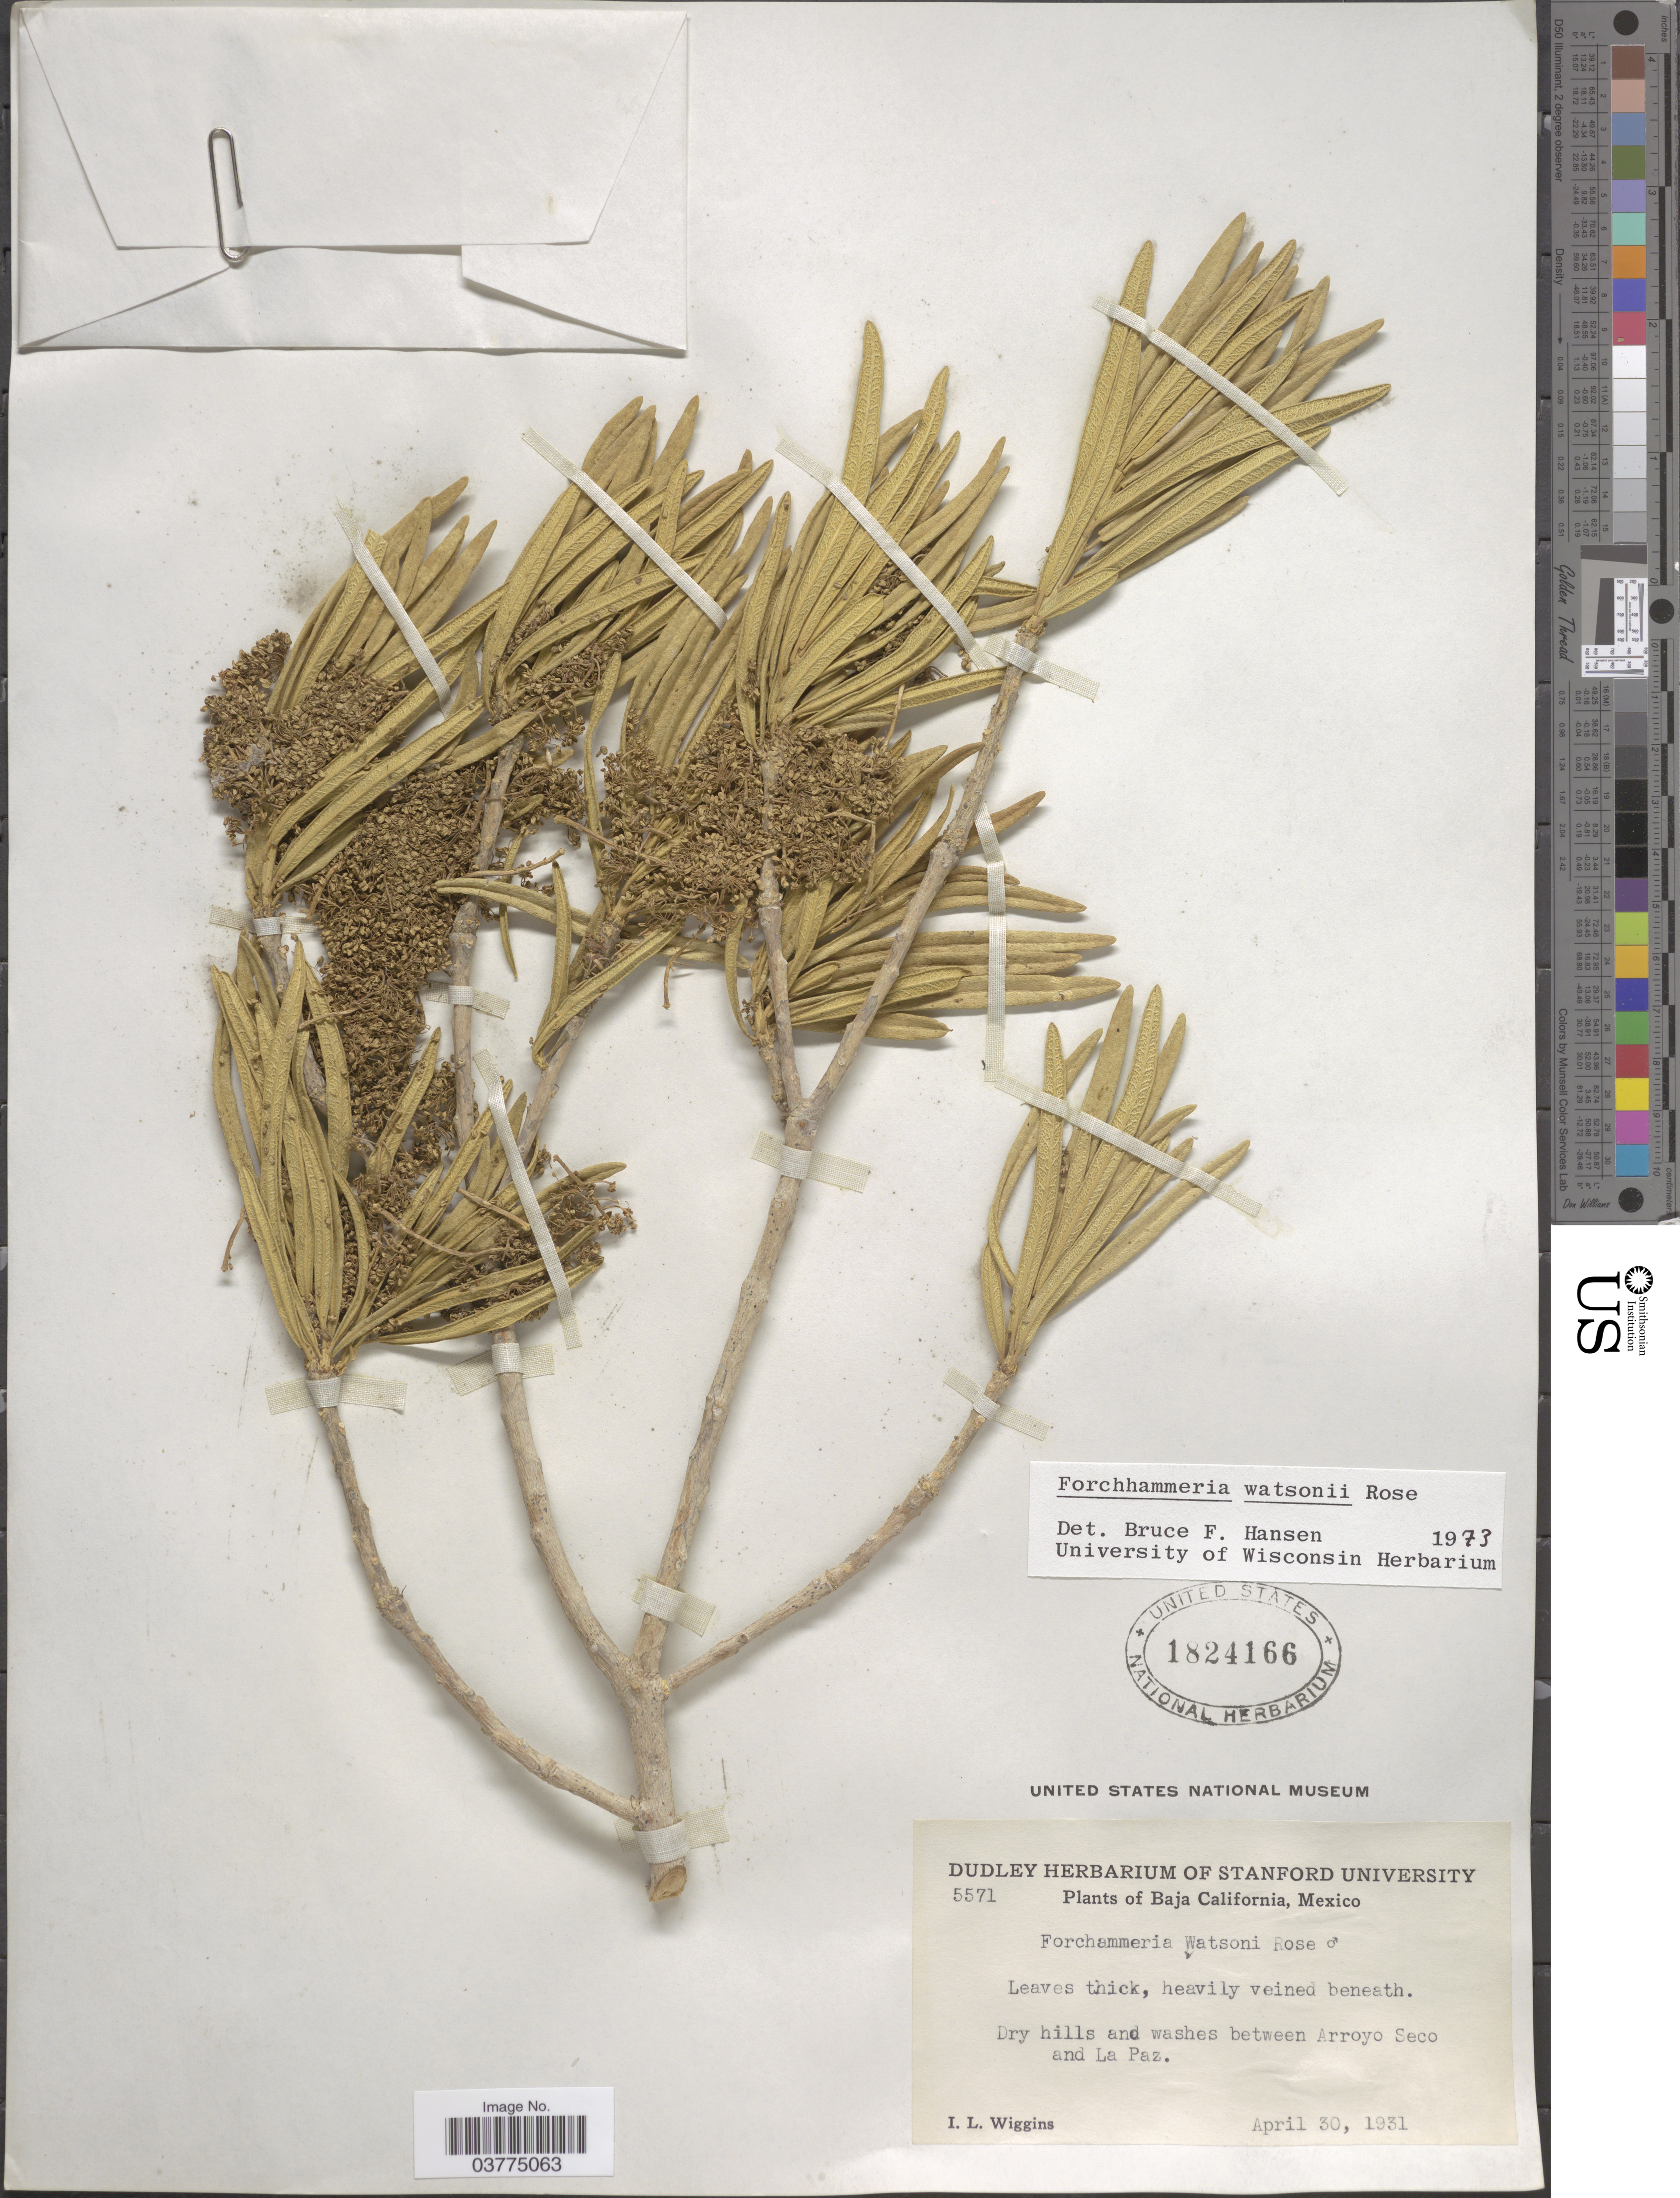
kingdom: Plantae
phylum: Tracheophyta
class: Magnoliopsida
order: Brassicales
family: Stixaceae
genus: Forchhammeria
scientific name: Forchhammeria watsonii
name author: Rose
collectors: I. L. Wiggins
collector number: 5571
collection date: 1931-04-30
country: Mexico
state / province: Baja California Sur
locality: Baja California. Dry hills and washes between Arroyo Seco and La Paz.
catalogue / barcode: US 1824166